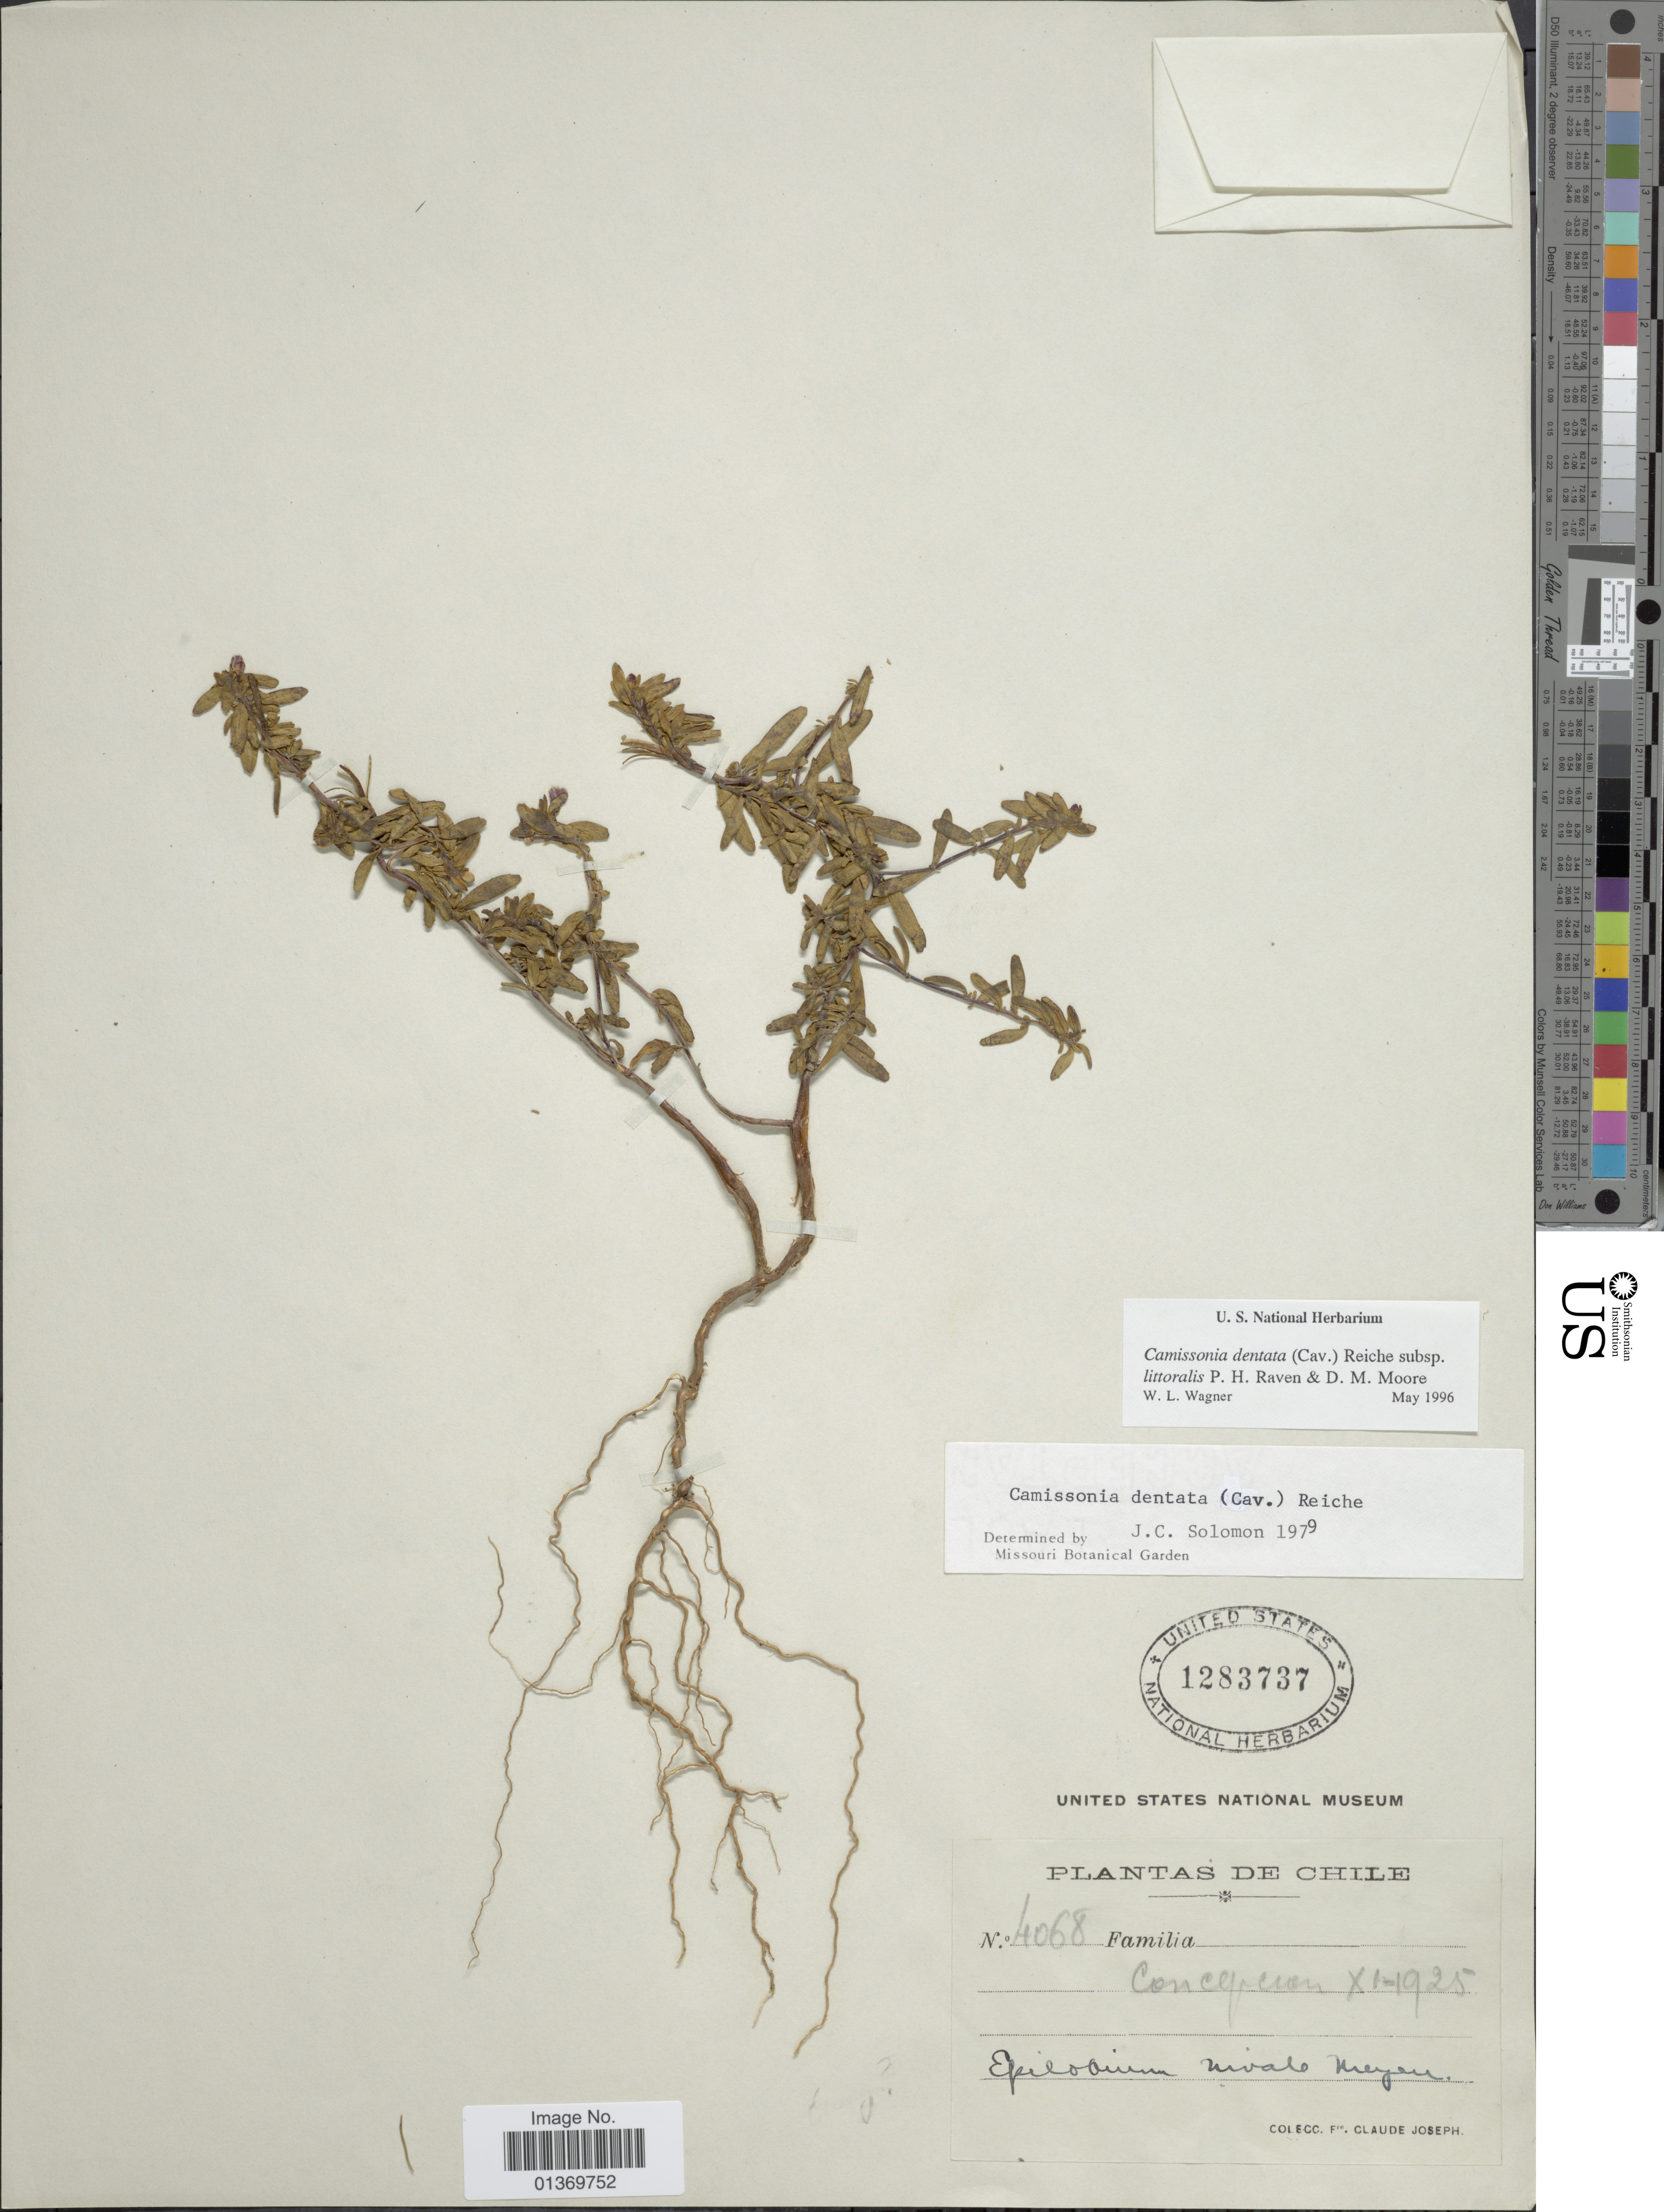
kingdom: Plantae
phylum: Tracheophyta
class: Magnoliopsida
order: Myrtales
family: Onagraceae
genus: Camissonia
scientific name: Camissonia dentata subsp. littoralis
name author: P.H. Raven & D.M. Moore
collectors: Bro. Claude-Joseph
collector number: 4068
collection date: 1925-11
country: Chile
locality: Concepcion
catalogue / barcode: US 1283737